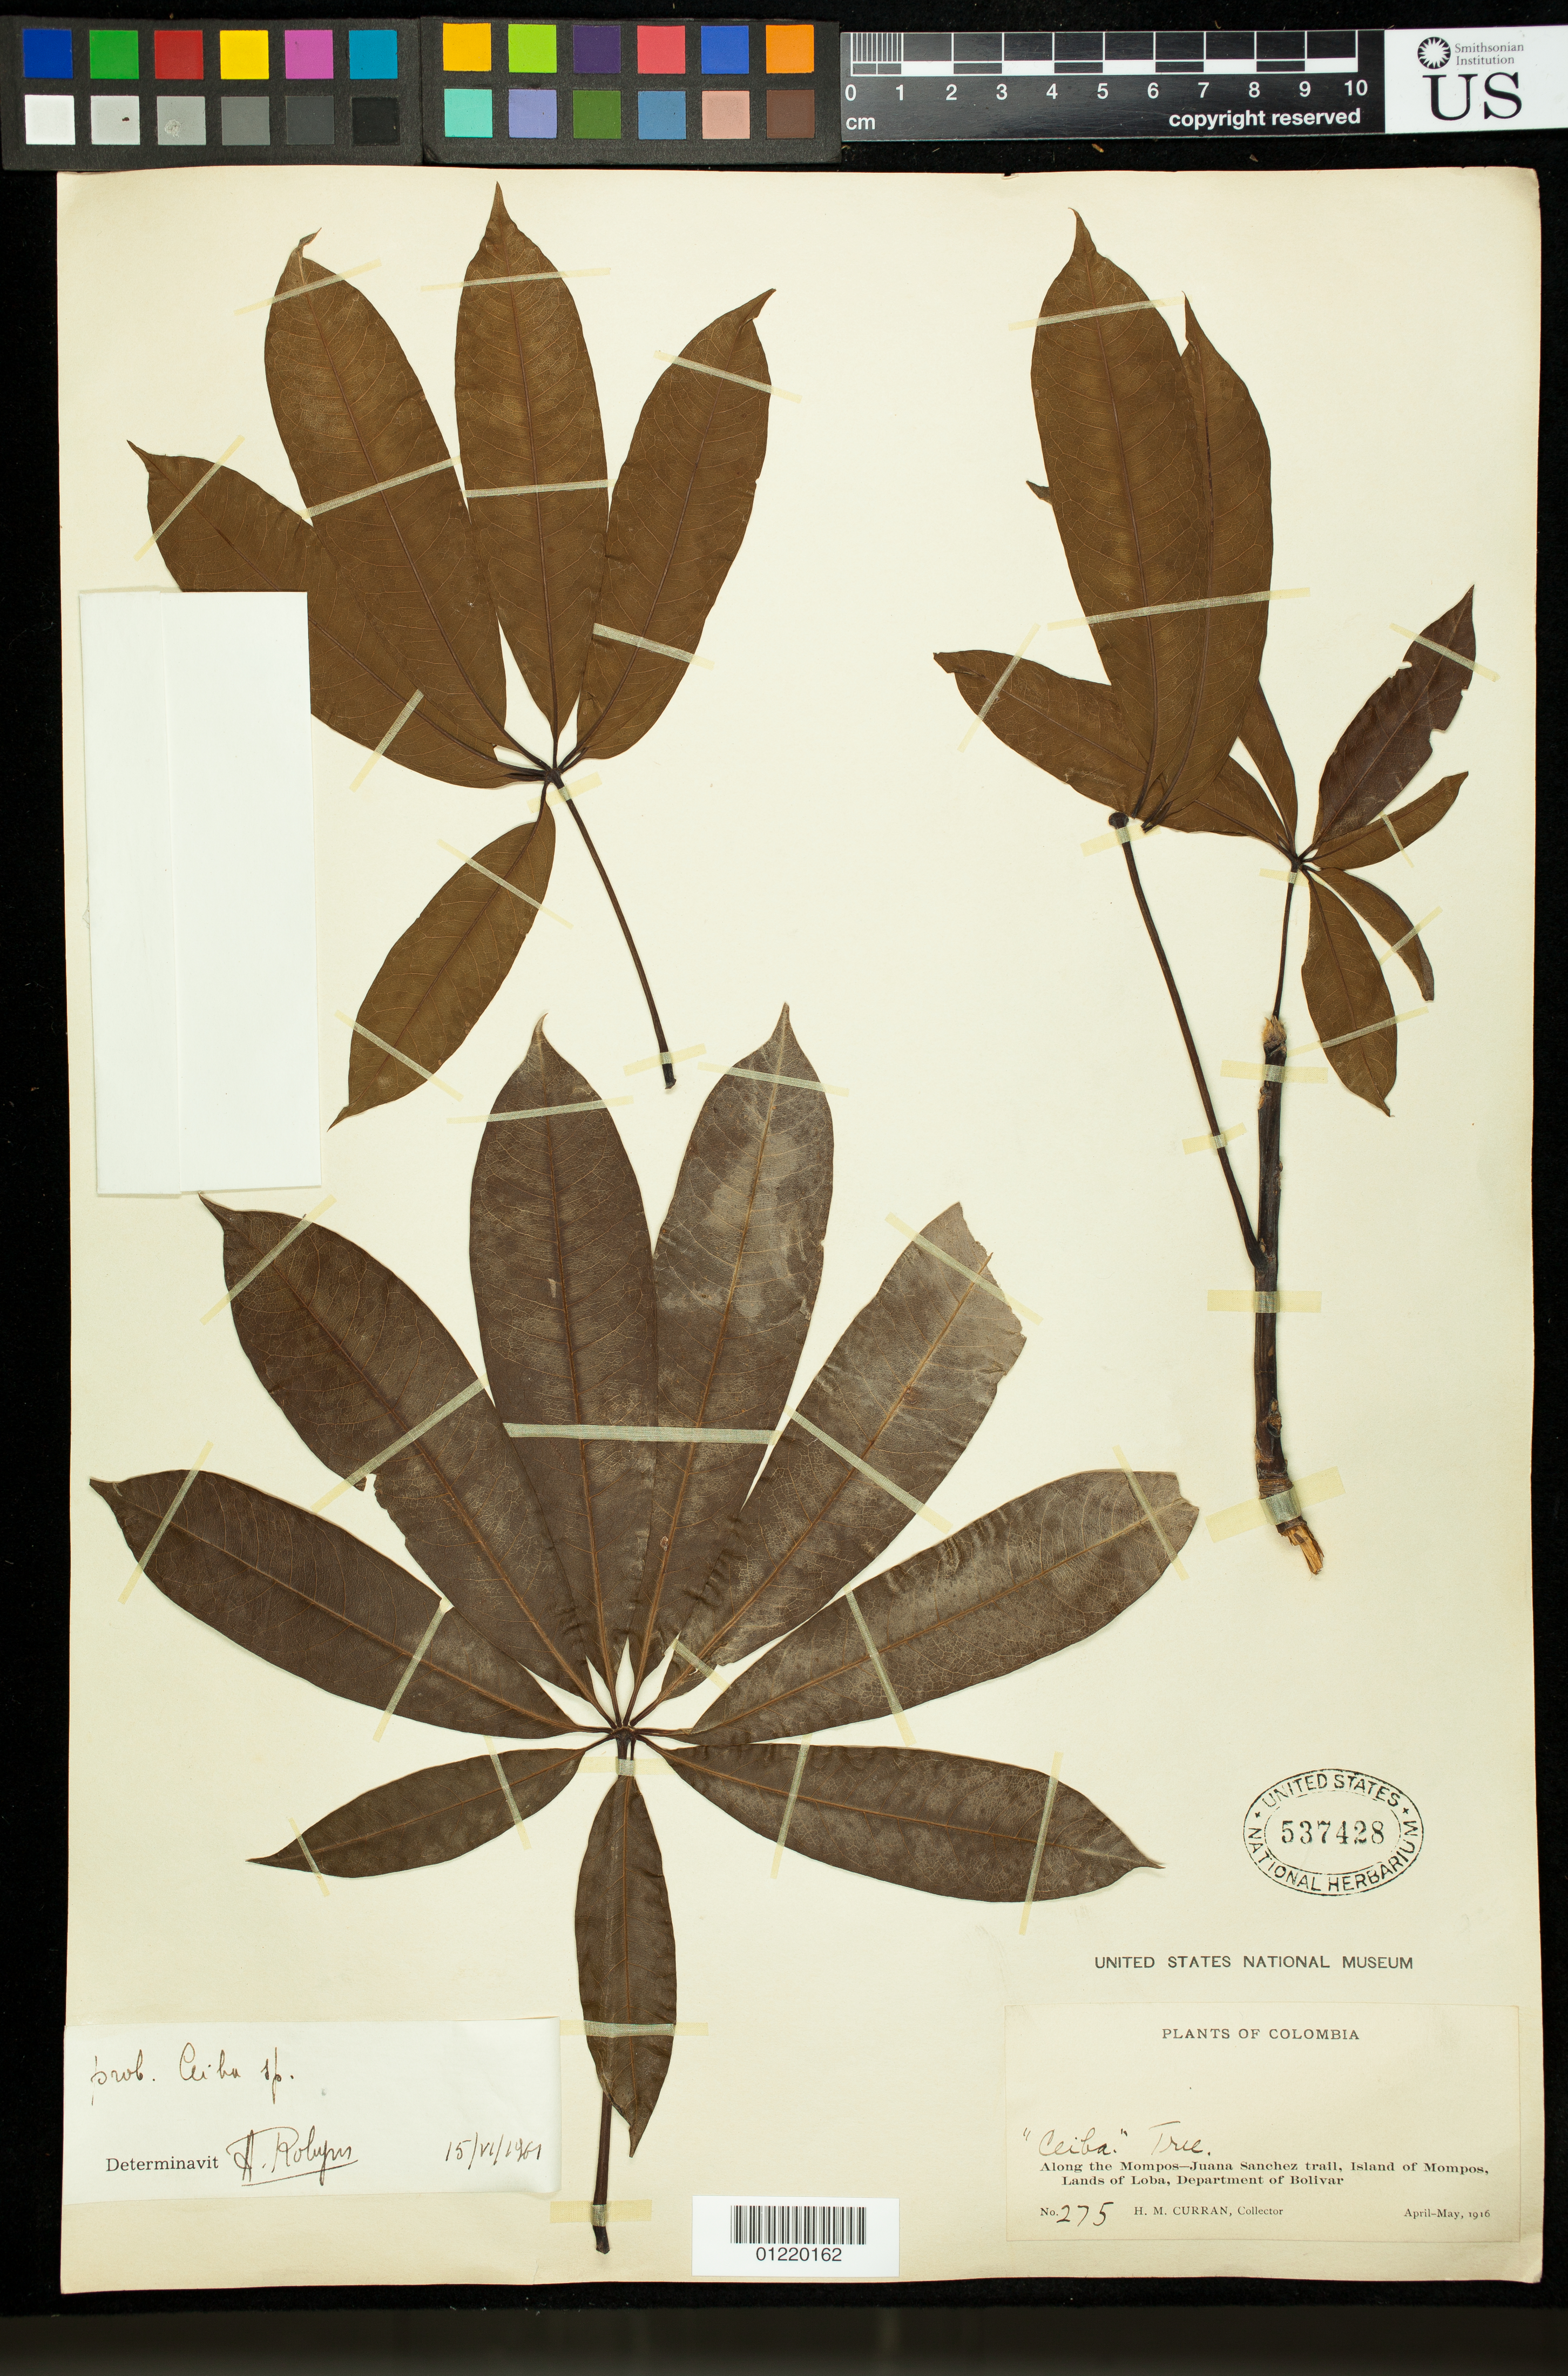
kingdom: Plantae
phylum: Tracheophyta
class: Magnoliopsida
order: Malvales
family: Malvaceae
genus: Ceiba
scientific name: Ceiba sp.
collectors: H. M. Curran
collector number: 275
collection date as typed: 1916-04/1916-05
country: Colombia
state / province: Bolívar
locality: Along the Mompos -Juana Sanchez trail. Island of Mompos, Lands of Loba, Department of Bolivar.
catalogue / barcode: US 537428